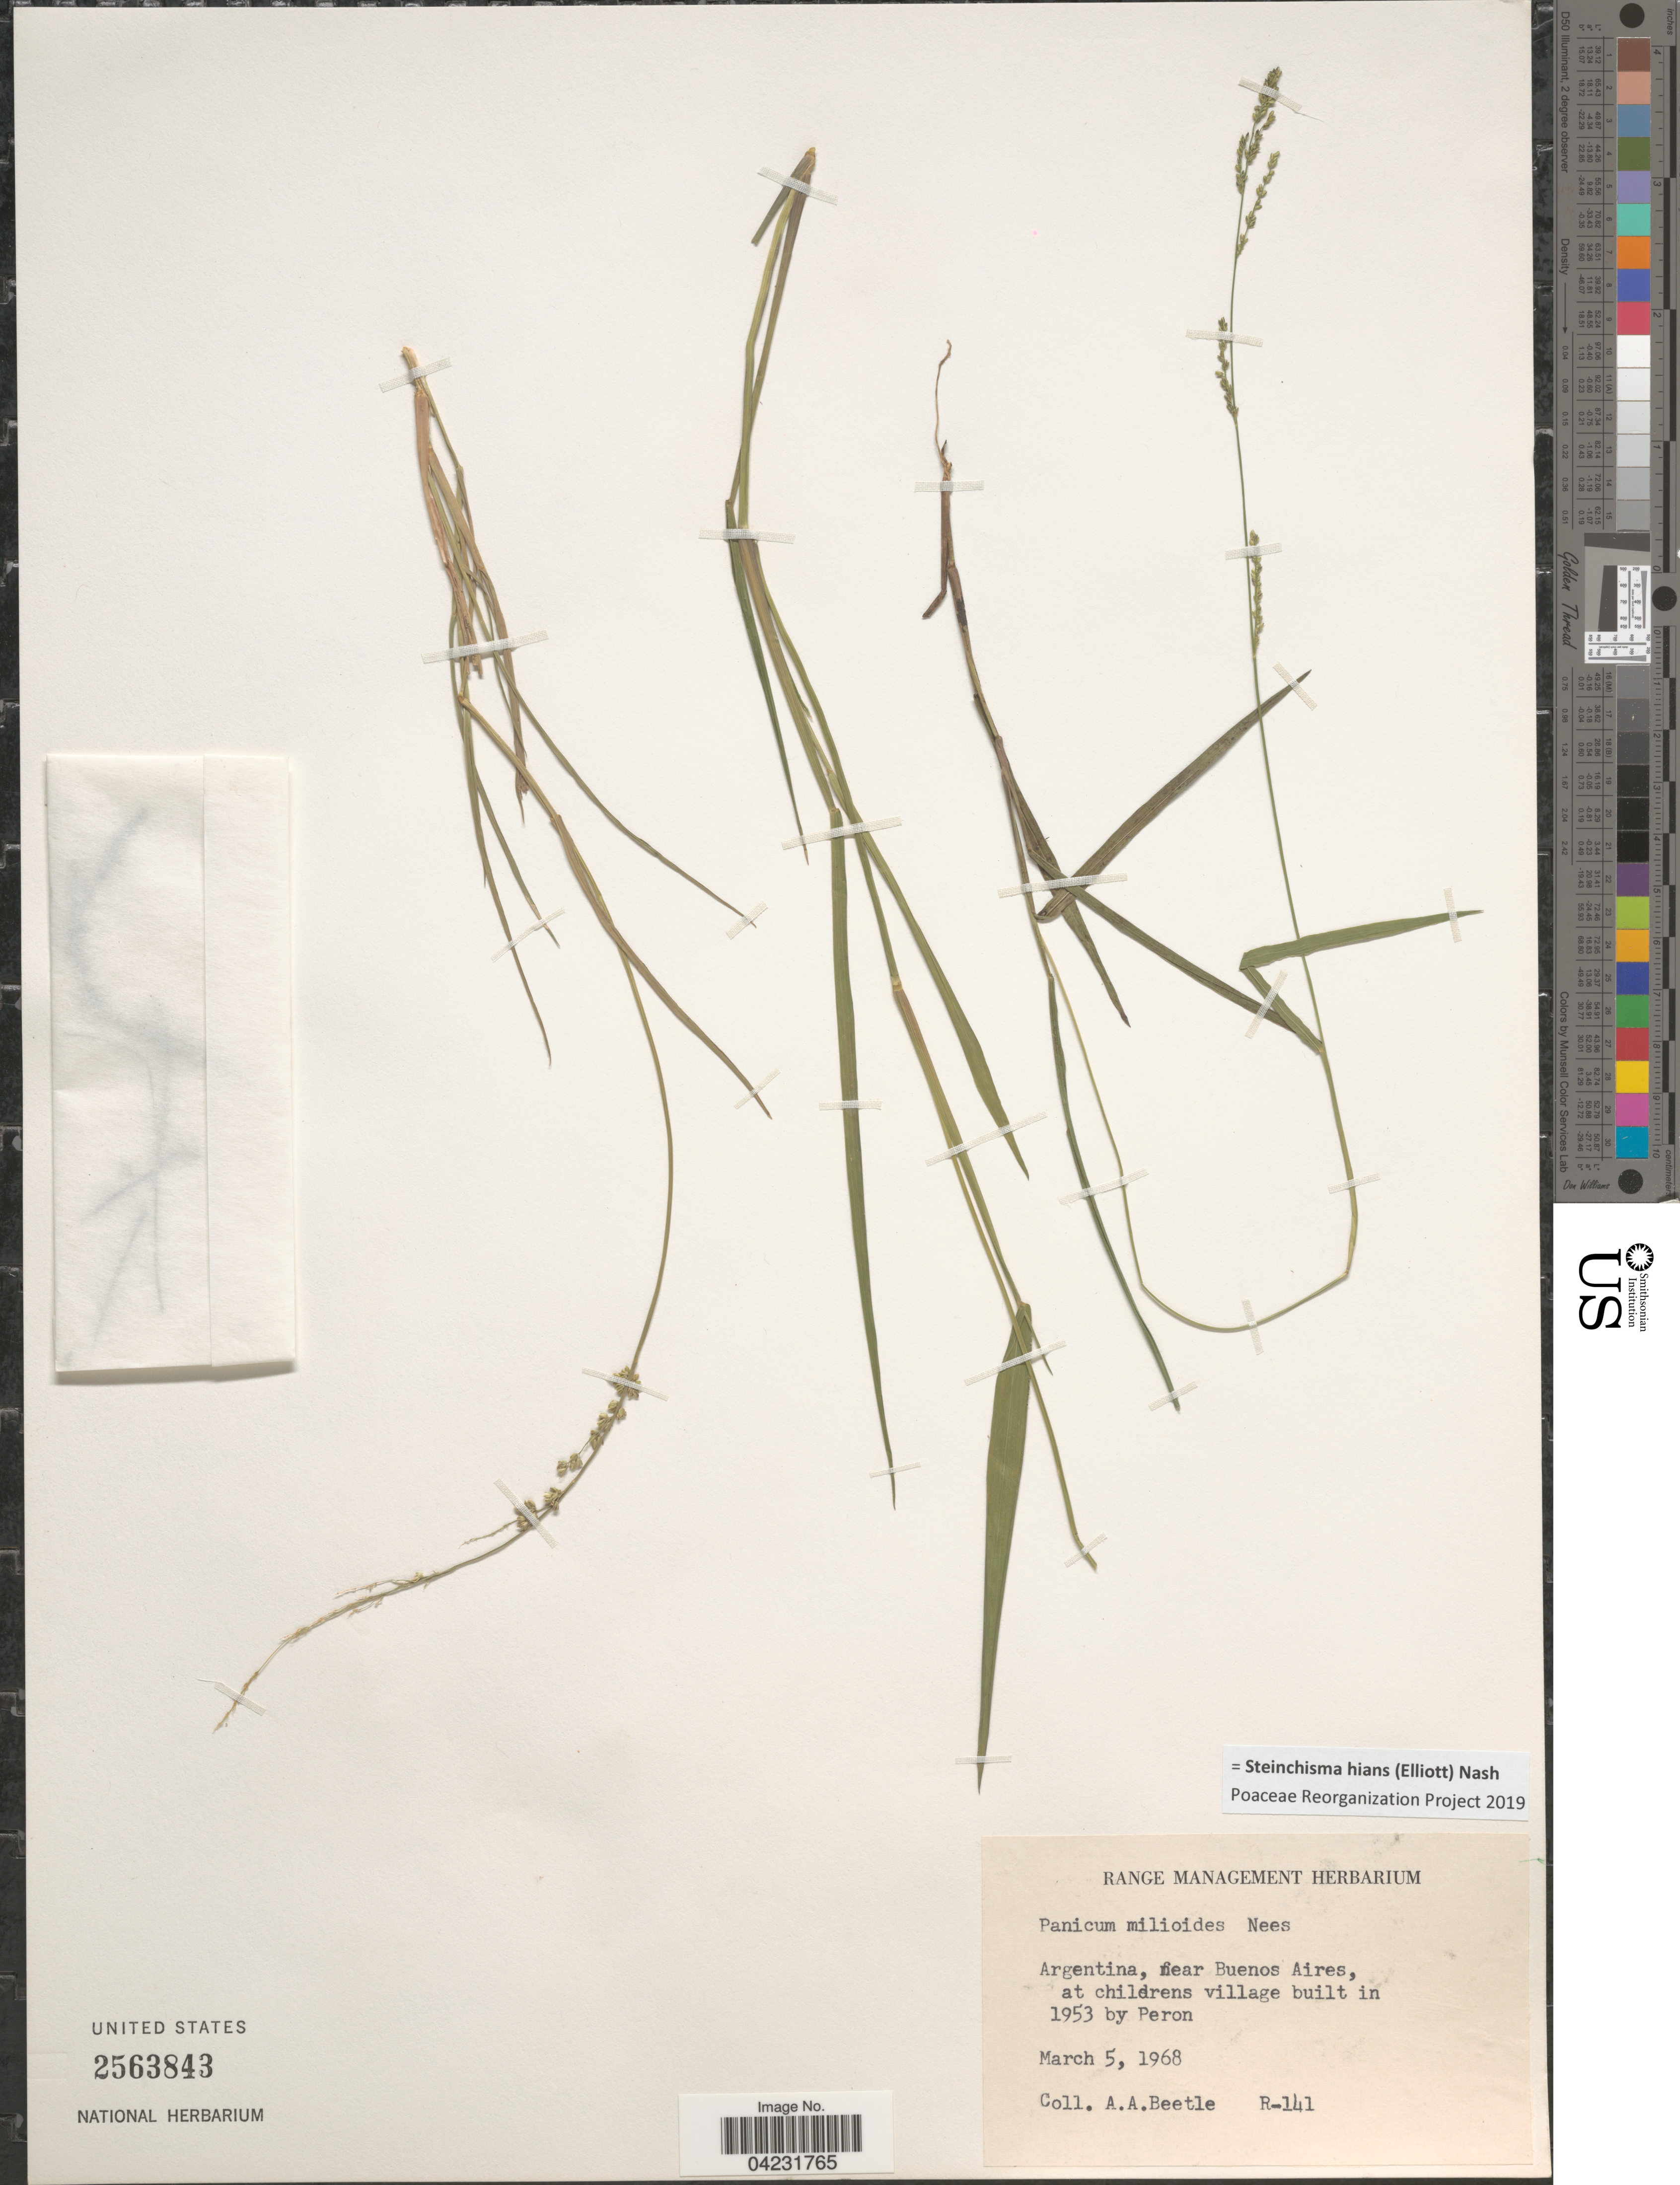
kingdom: Plantae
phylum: Tracheophyta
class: Liliopsida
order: Poales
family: Poaceae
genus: Steinchisma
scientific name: Steinchisma hians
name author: (Elliott) Nash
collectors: A. A. Beetle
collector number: R-141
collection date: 1968-03-05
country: Argentina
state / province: Buenos Aires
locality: Near Buenos Aires, at childrens village built in 1953 by Peron.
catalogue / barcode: US 2563843